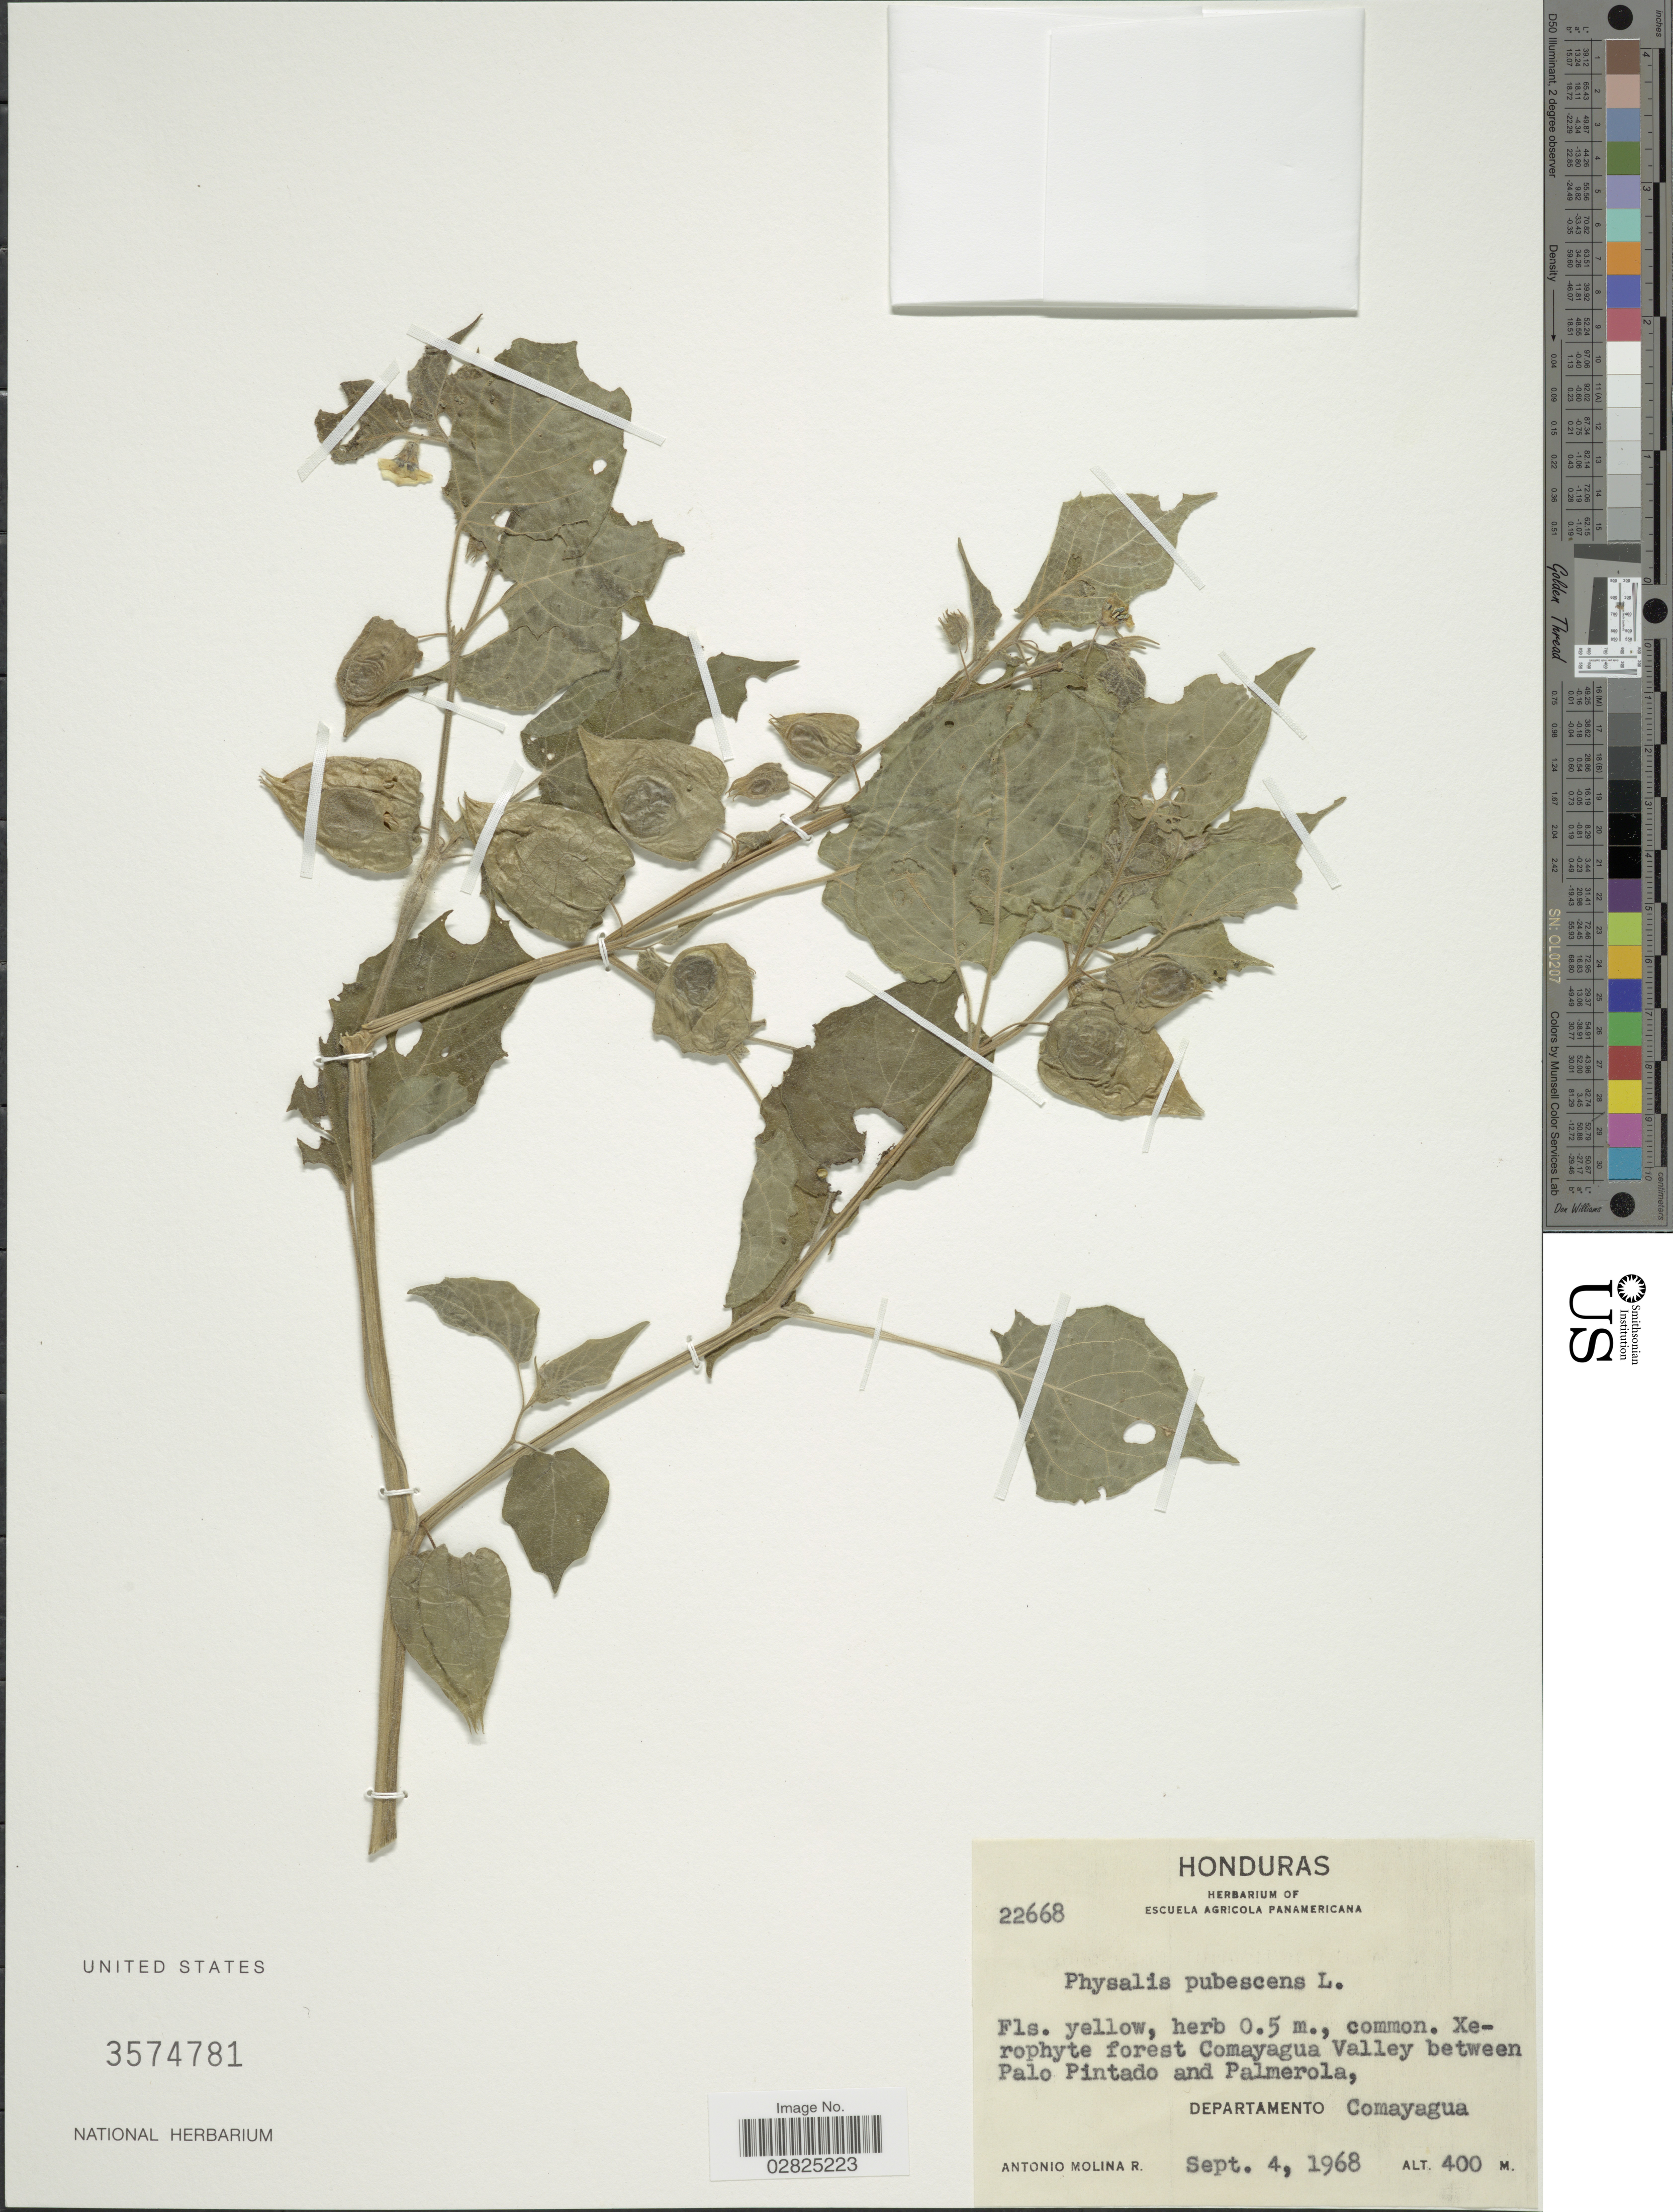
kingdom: Plantae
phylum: Tracheophyta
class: Magnoliopsida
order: Solanales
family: Solanaceae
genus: Physalis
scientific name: Physalis pubescens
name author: L.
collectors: A. Molina R.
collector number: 22668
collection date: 1968-09-04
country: Honduras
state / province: Comayagua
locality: Xerophyte forest Comayagua Valley between Palo Pintado and Palmerola, Departamento Comayagua.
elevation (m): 400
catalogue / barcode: US 3574781